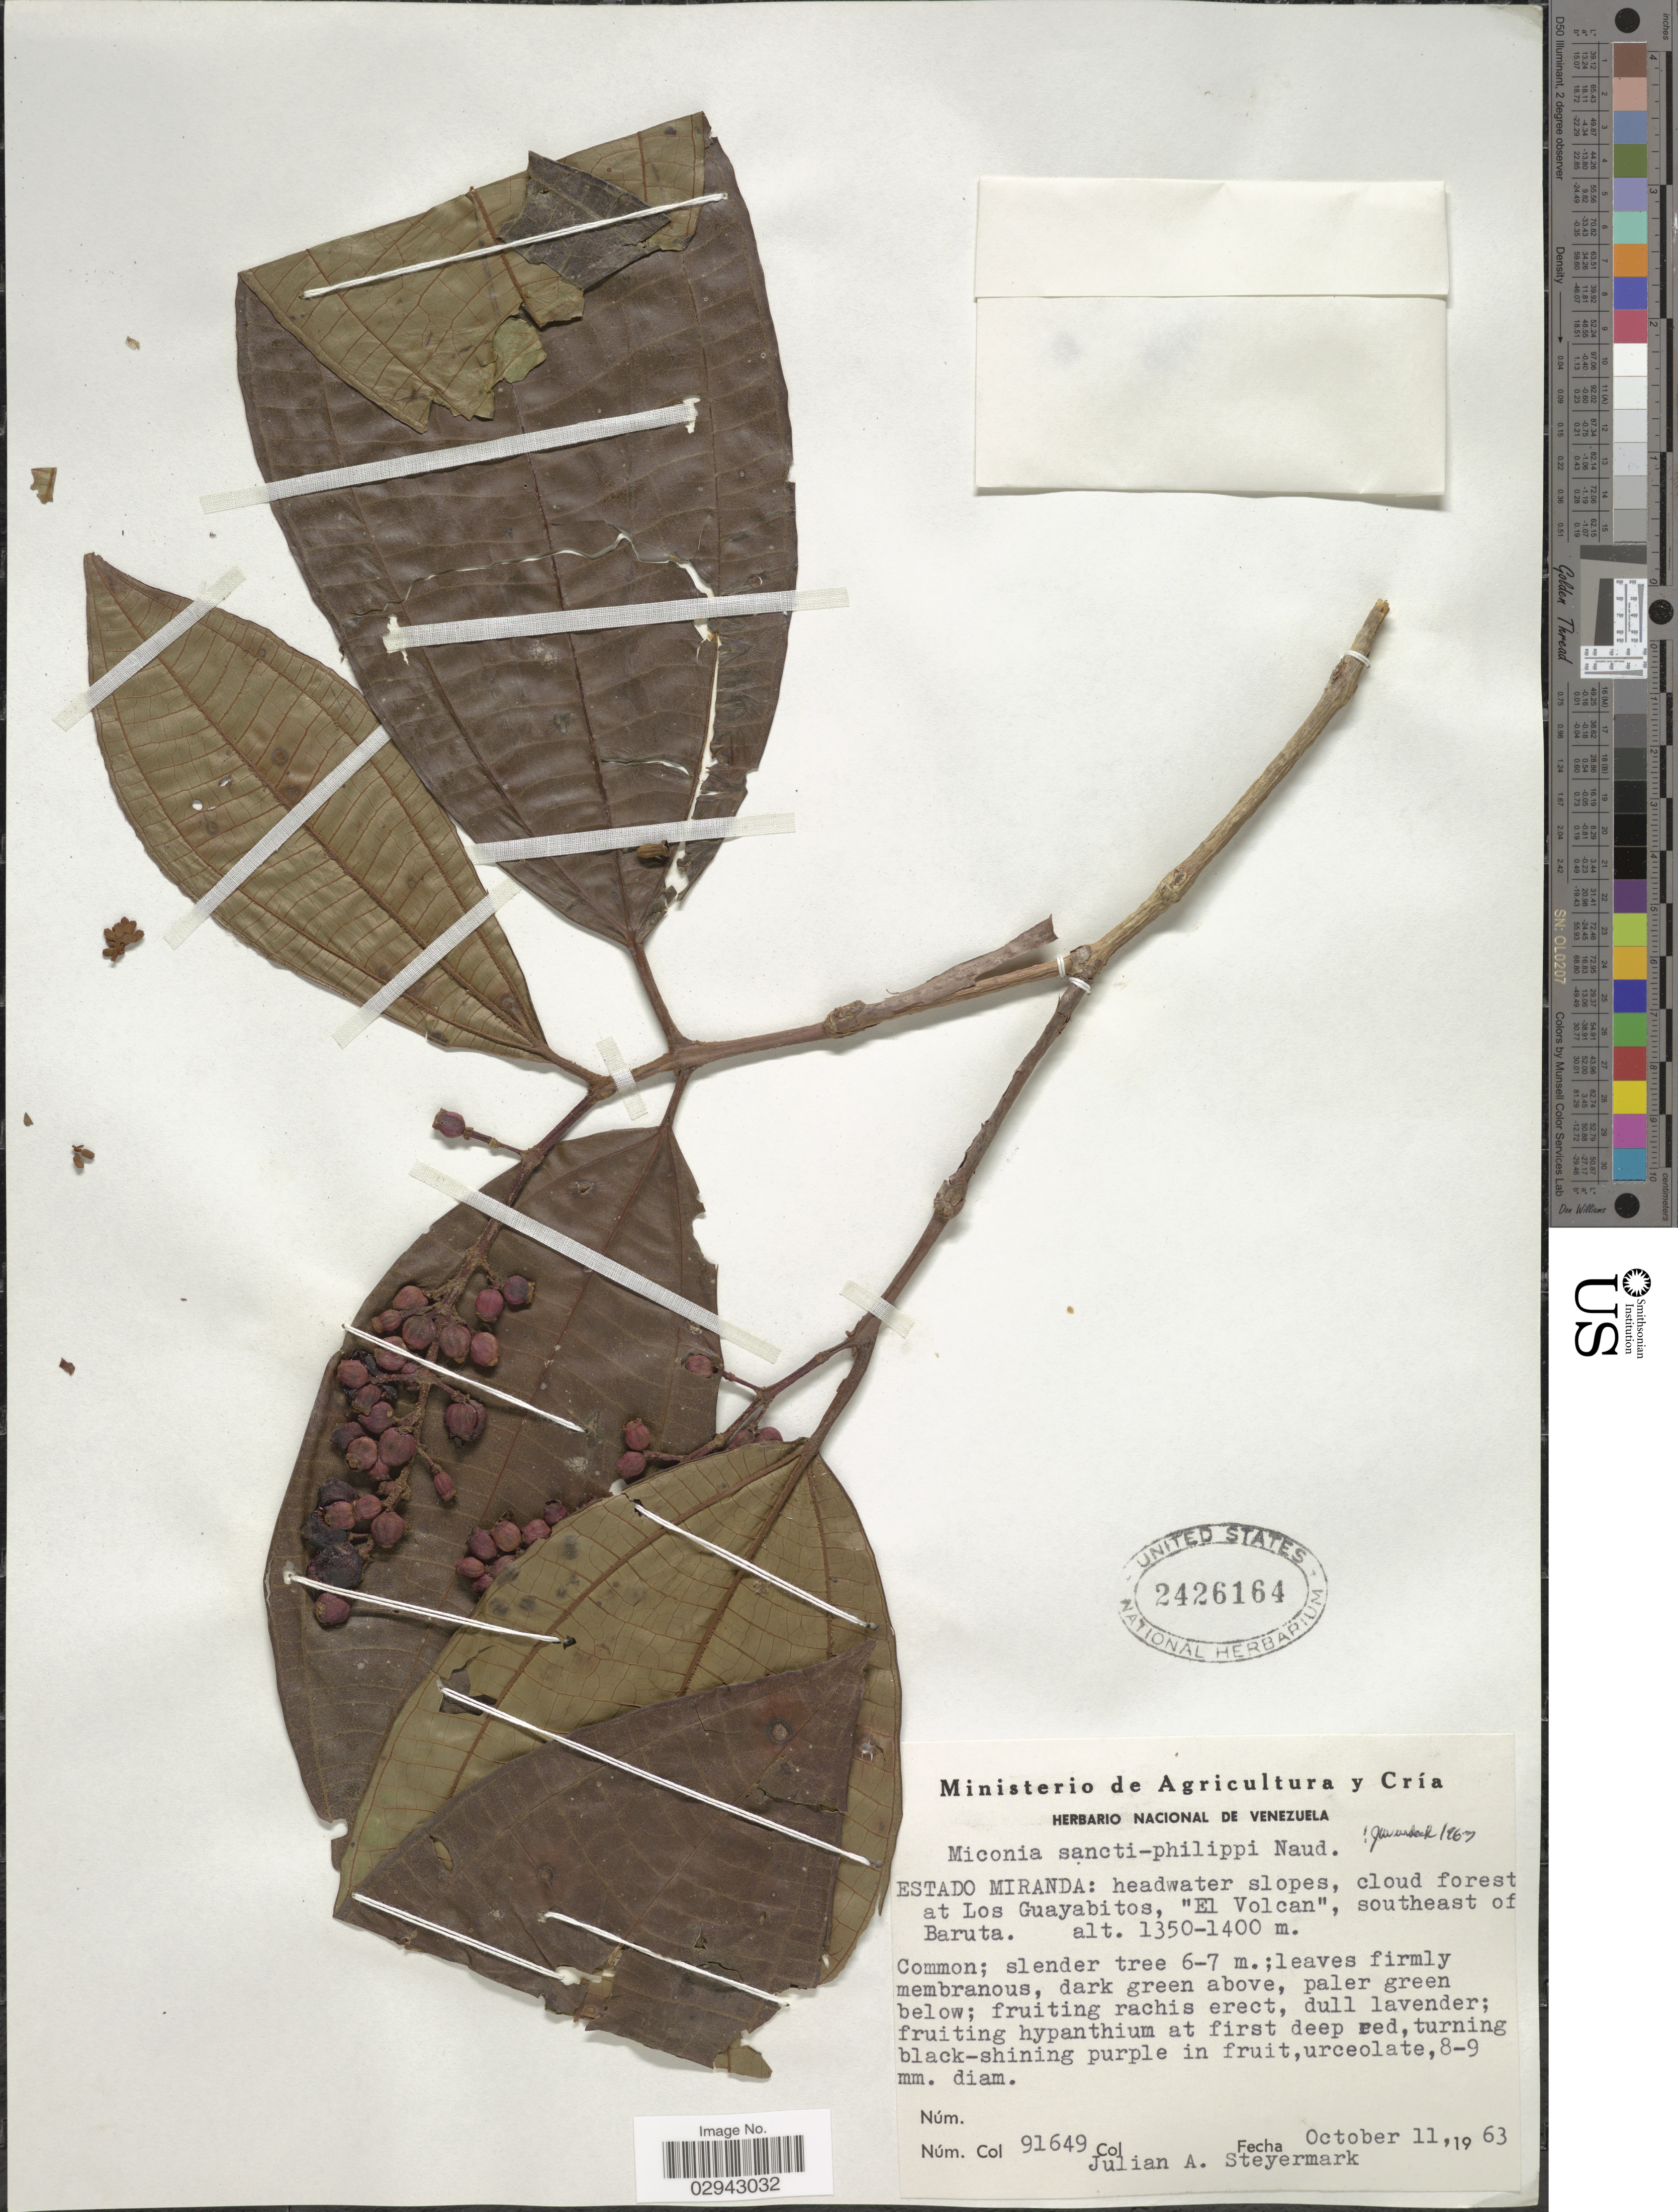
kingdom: Plantae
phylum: Tracheophyta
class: Magnoliopsida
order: Myrtales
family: Melastomataceae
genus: Miconia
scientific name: Miconia sancti-philippi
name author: Naudin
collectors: J. Steyermark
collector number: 91649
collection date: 1963-10-11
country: Venezuela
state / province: Miranda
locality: Headwater slopes, cloud forest at Los Guayabitos, "El Volcan", southeast of Baruta.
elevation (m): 1350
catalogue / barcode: US 2426164